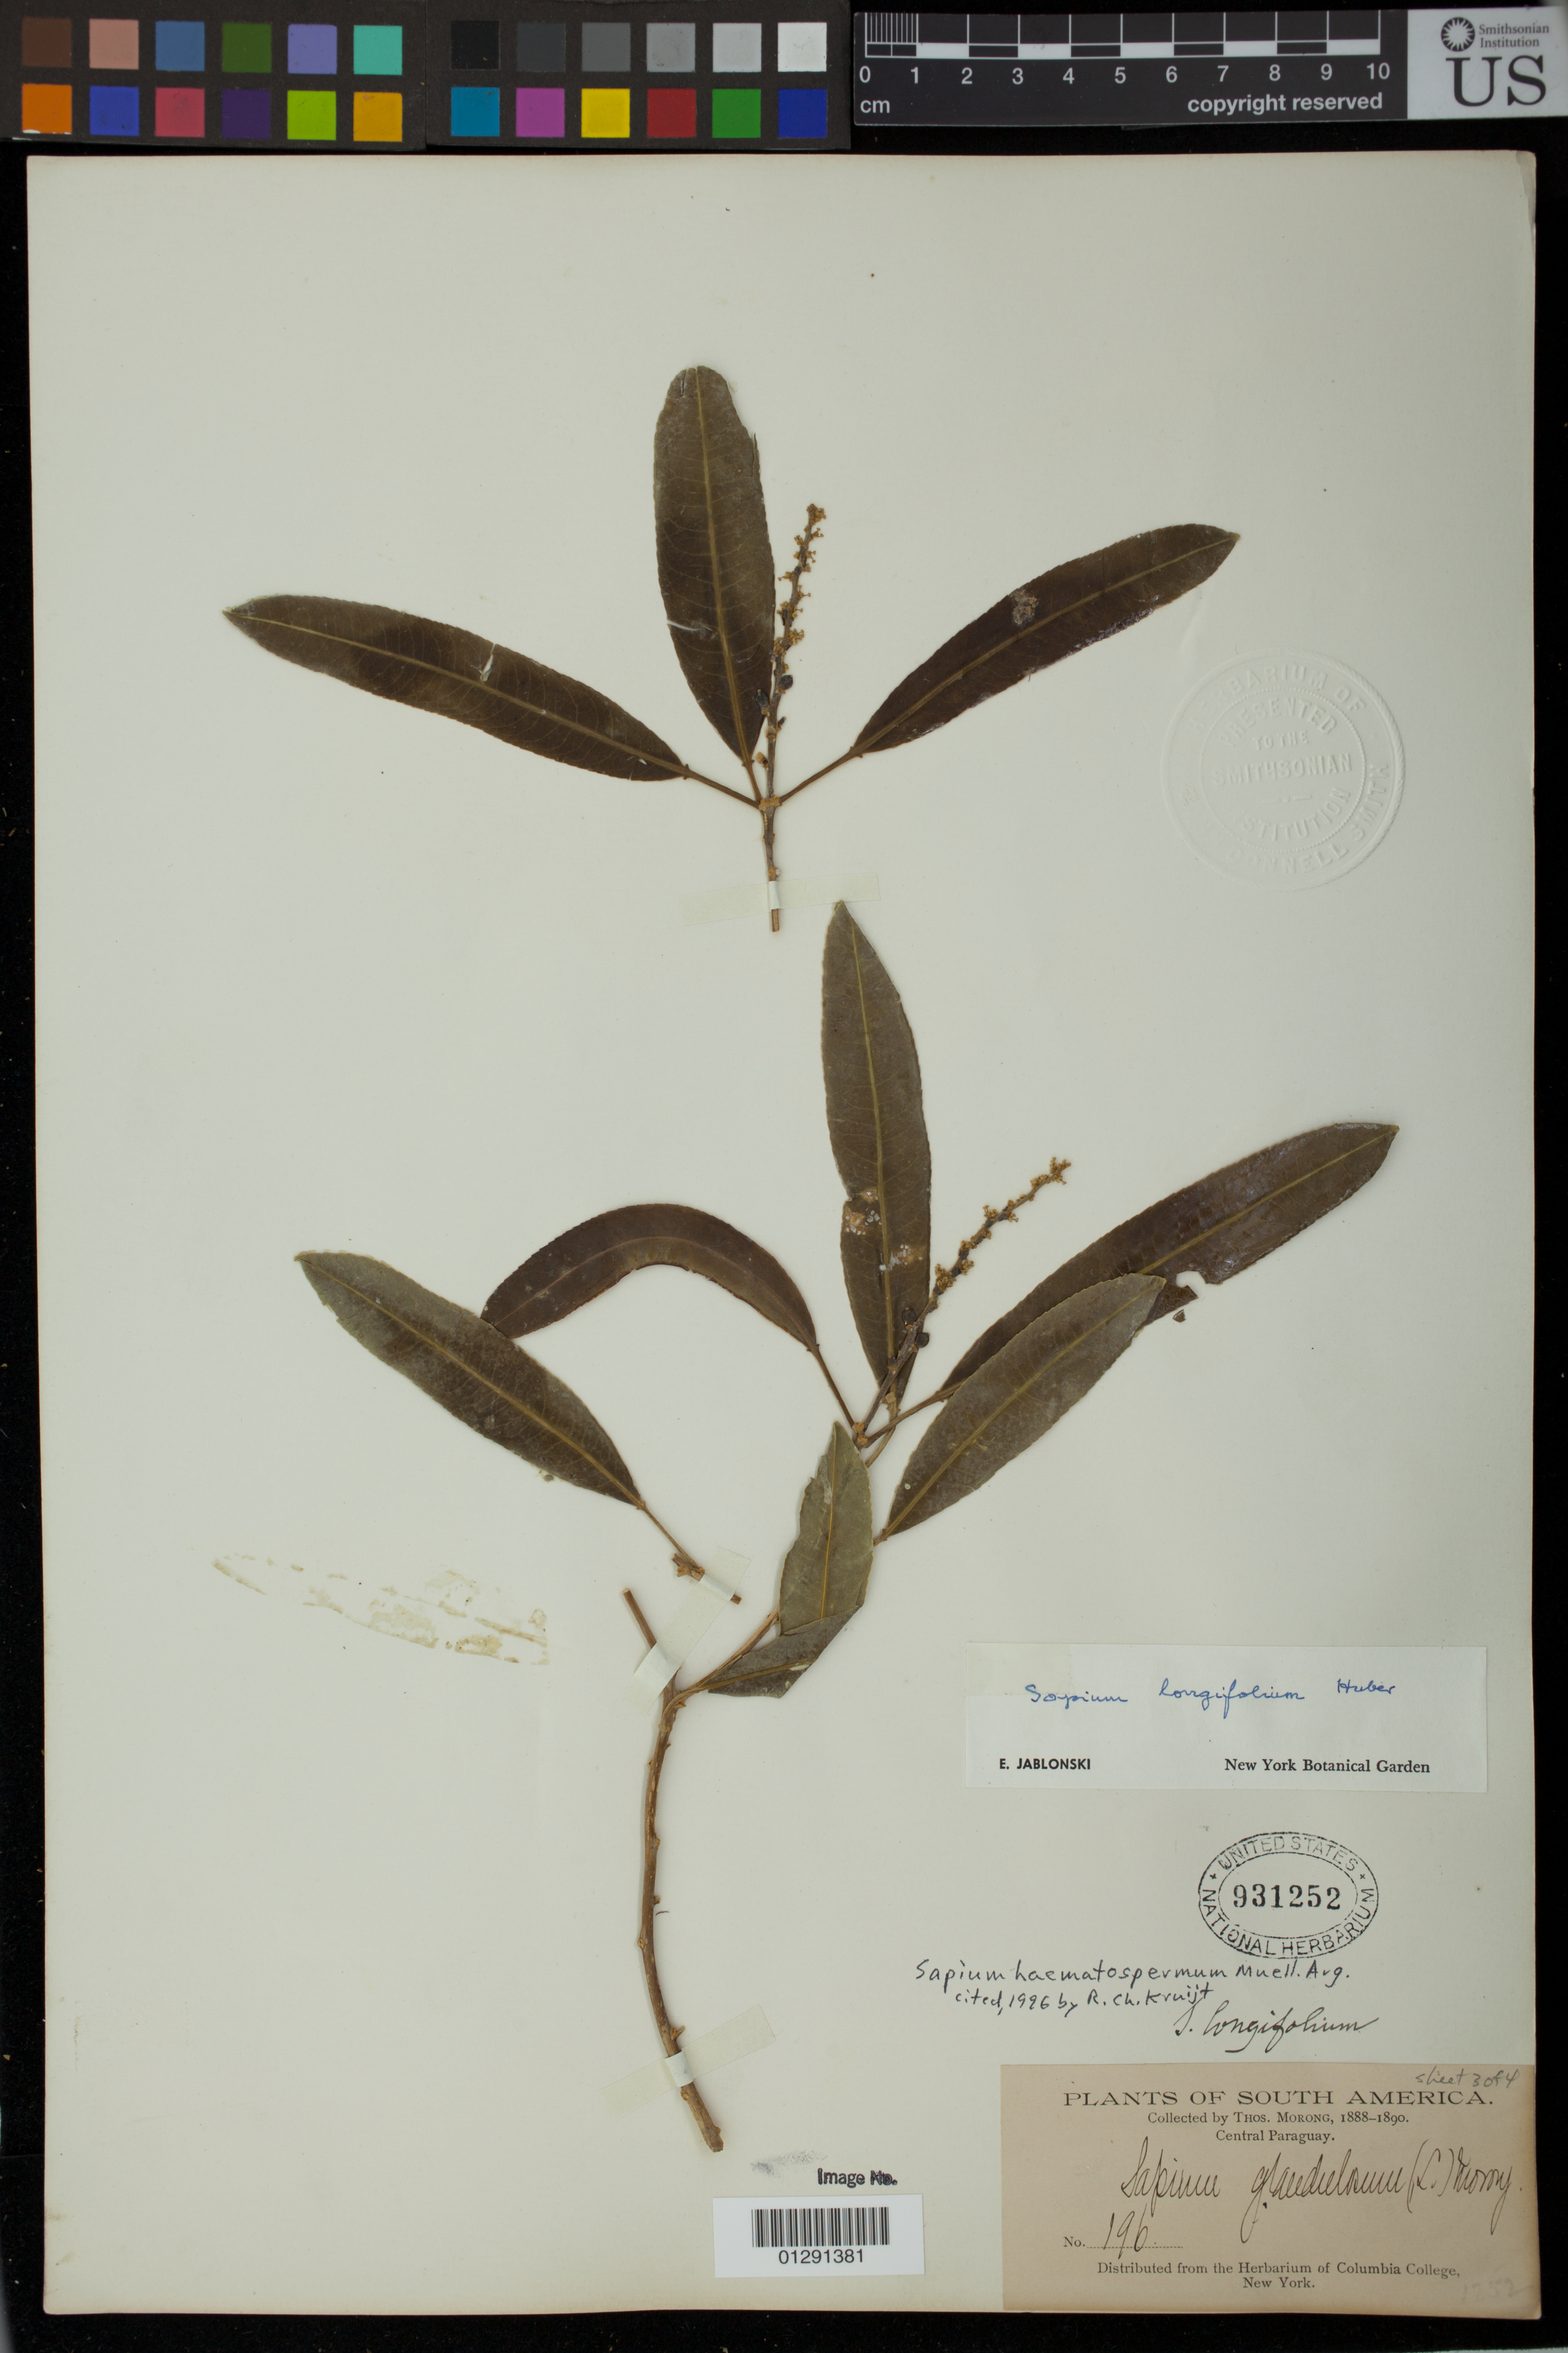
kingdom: Plantae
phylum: Tracheophyta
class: Magnoliopsida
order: Malpighiales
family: Euphorbiaceae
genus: Sapium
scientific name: Sapium haematospermum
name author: Müll. Arg.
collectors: T. Morong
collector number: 196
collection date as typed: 1888 to -- --- 1890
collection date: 1888/1890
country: Paraguay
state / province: Central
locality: Asunción.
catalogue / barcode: US 931252